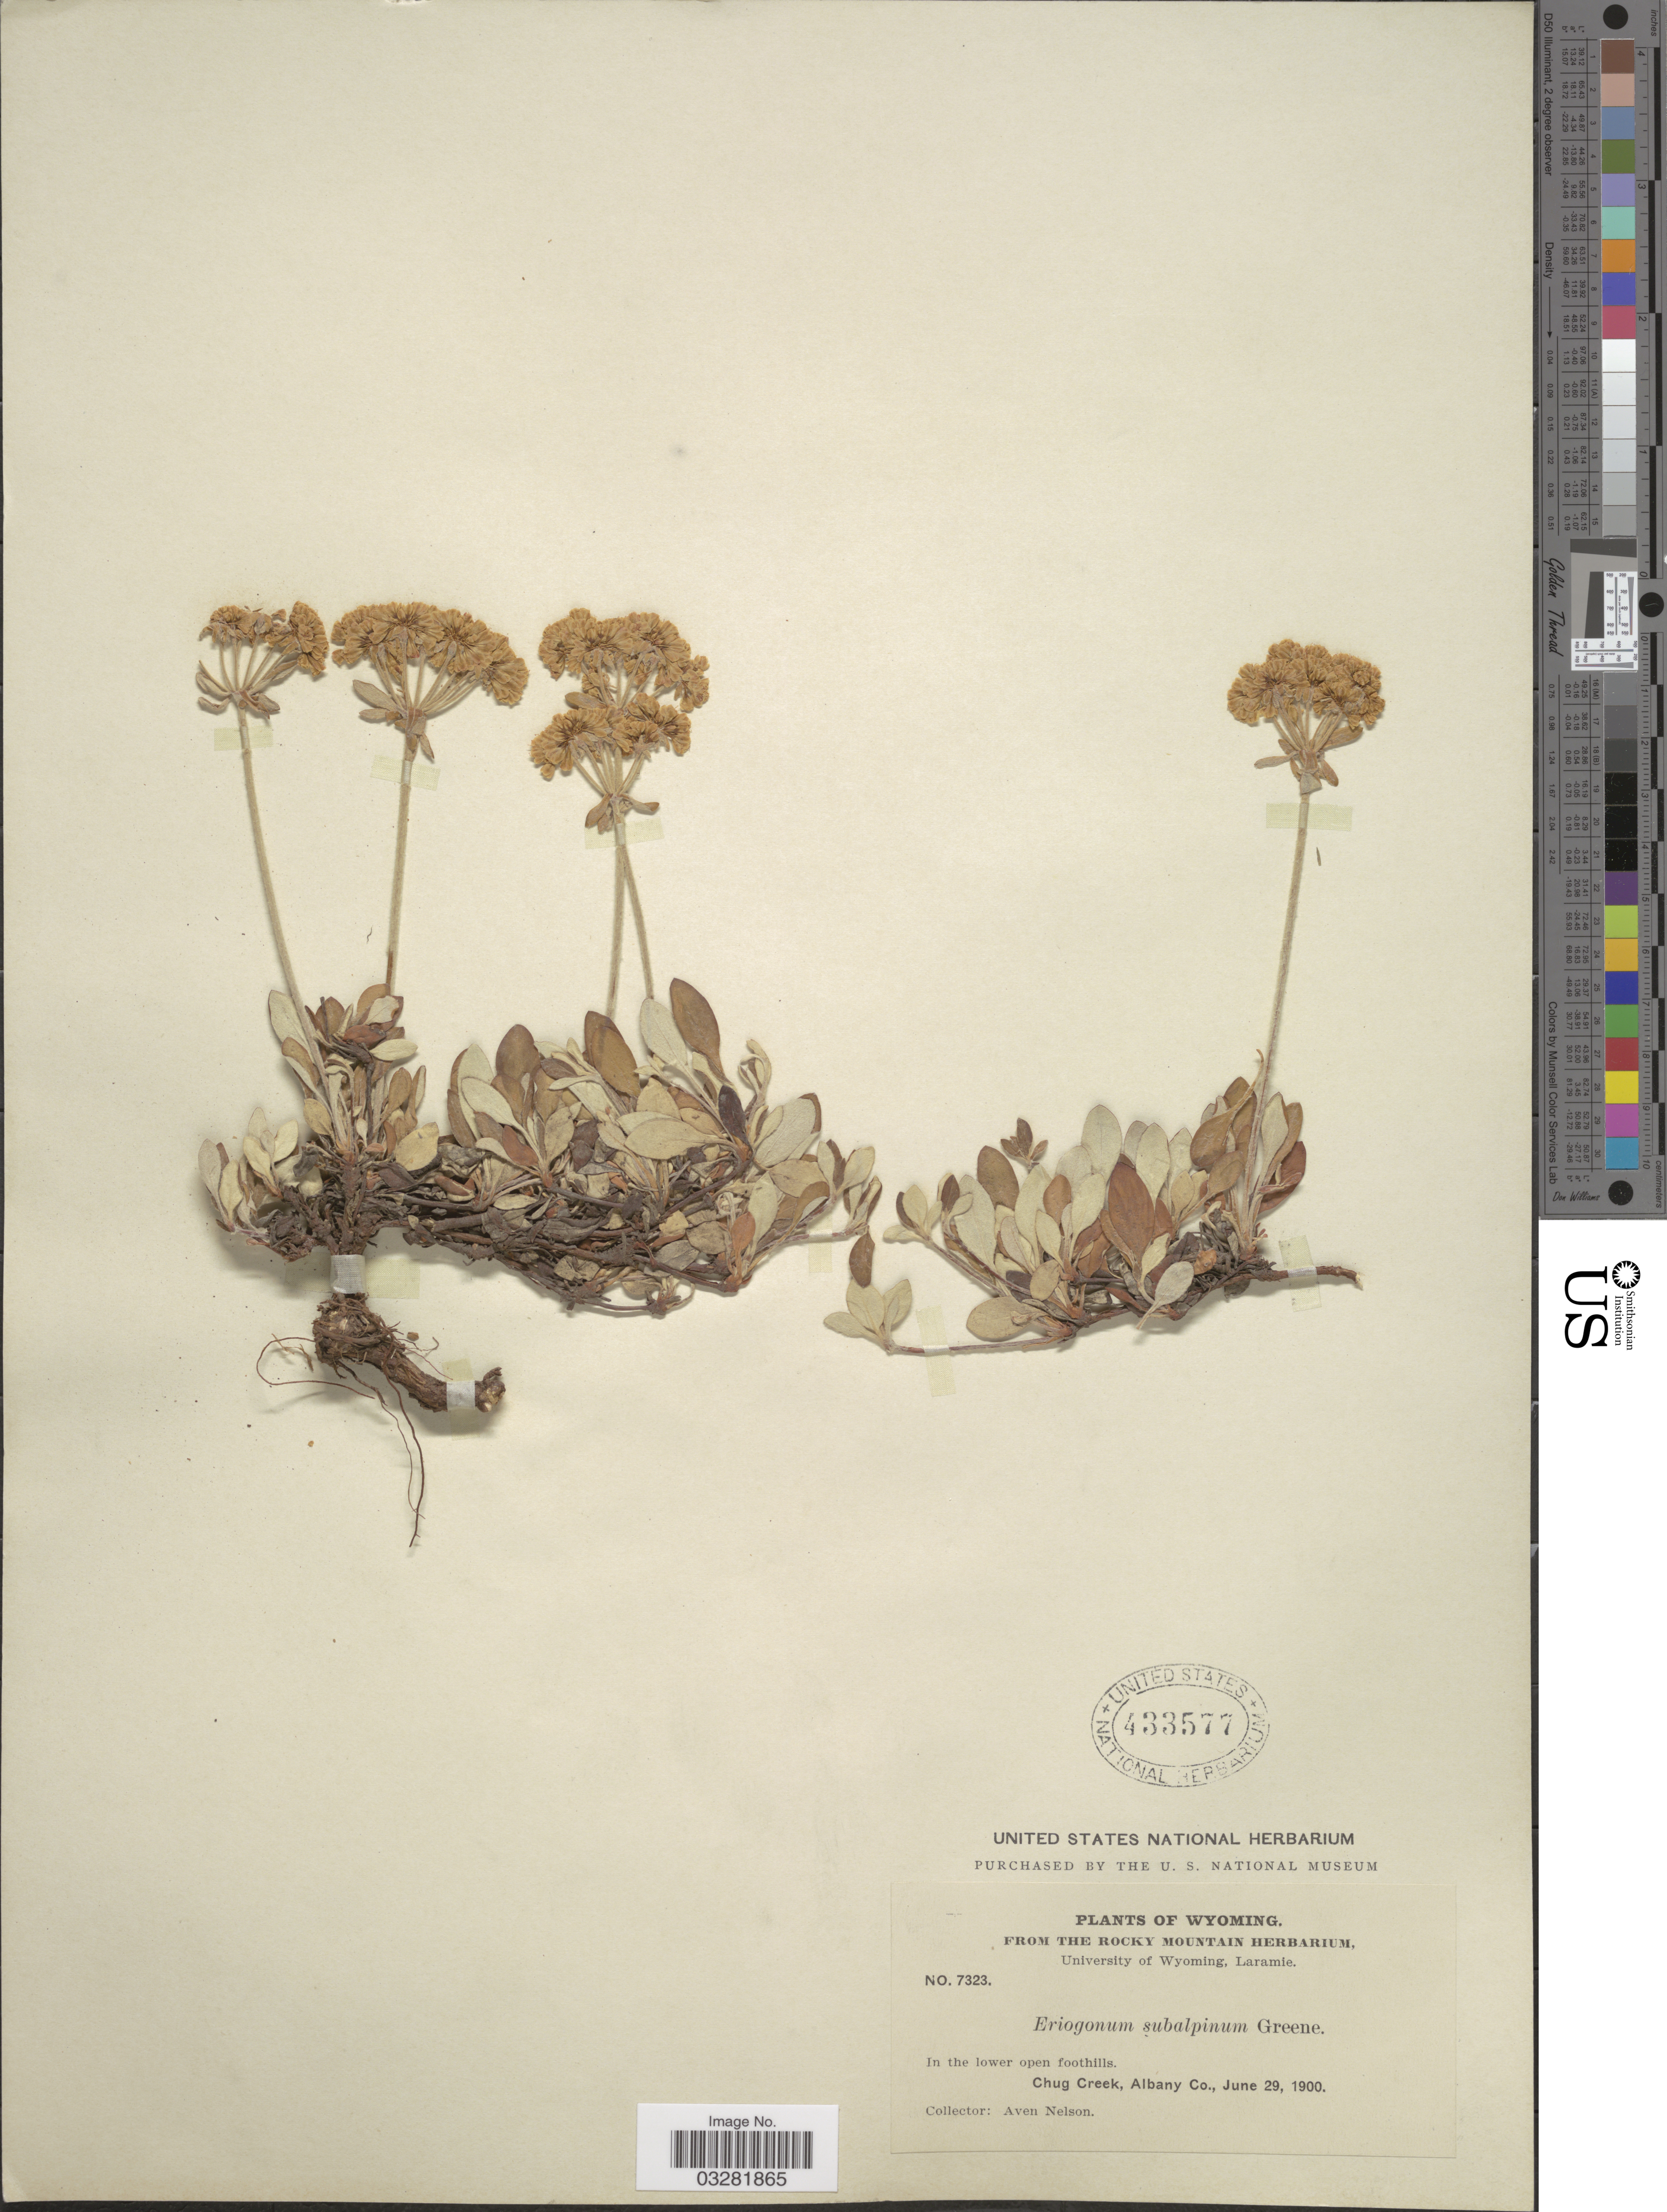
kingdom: Plantae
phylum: Tracheophyta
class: Magnoliopsida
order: Caryophyllales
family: Polygonaceae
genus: Eriogonum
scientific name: Eriogonum umbellatum var. subalpinum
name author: M.E. Jones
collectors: A. Nelson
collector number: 7323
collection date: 1900-06-29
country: United States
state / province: Wyoming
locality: In the lower open foothills. Chug Creek, Albany Co.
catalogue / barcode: US 433577